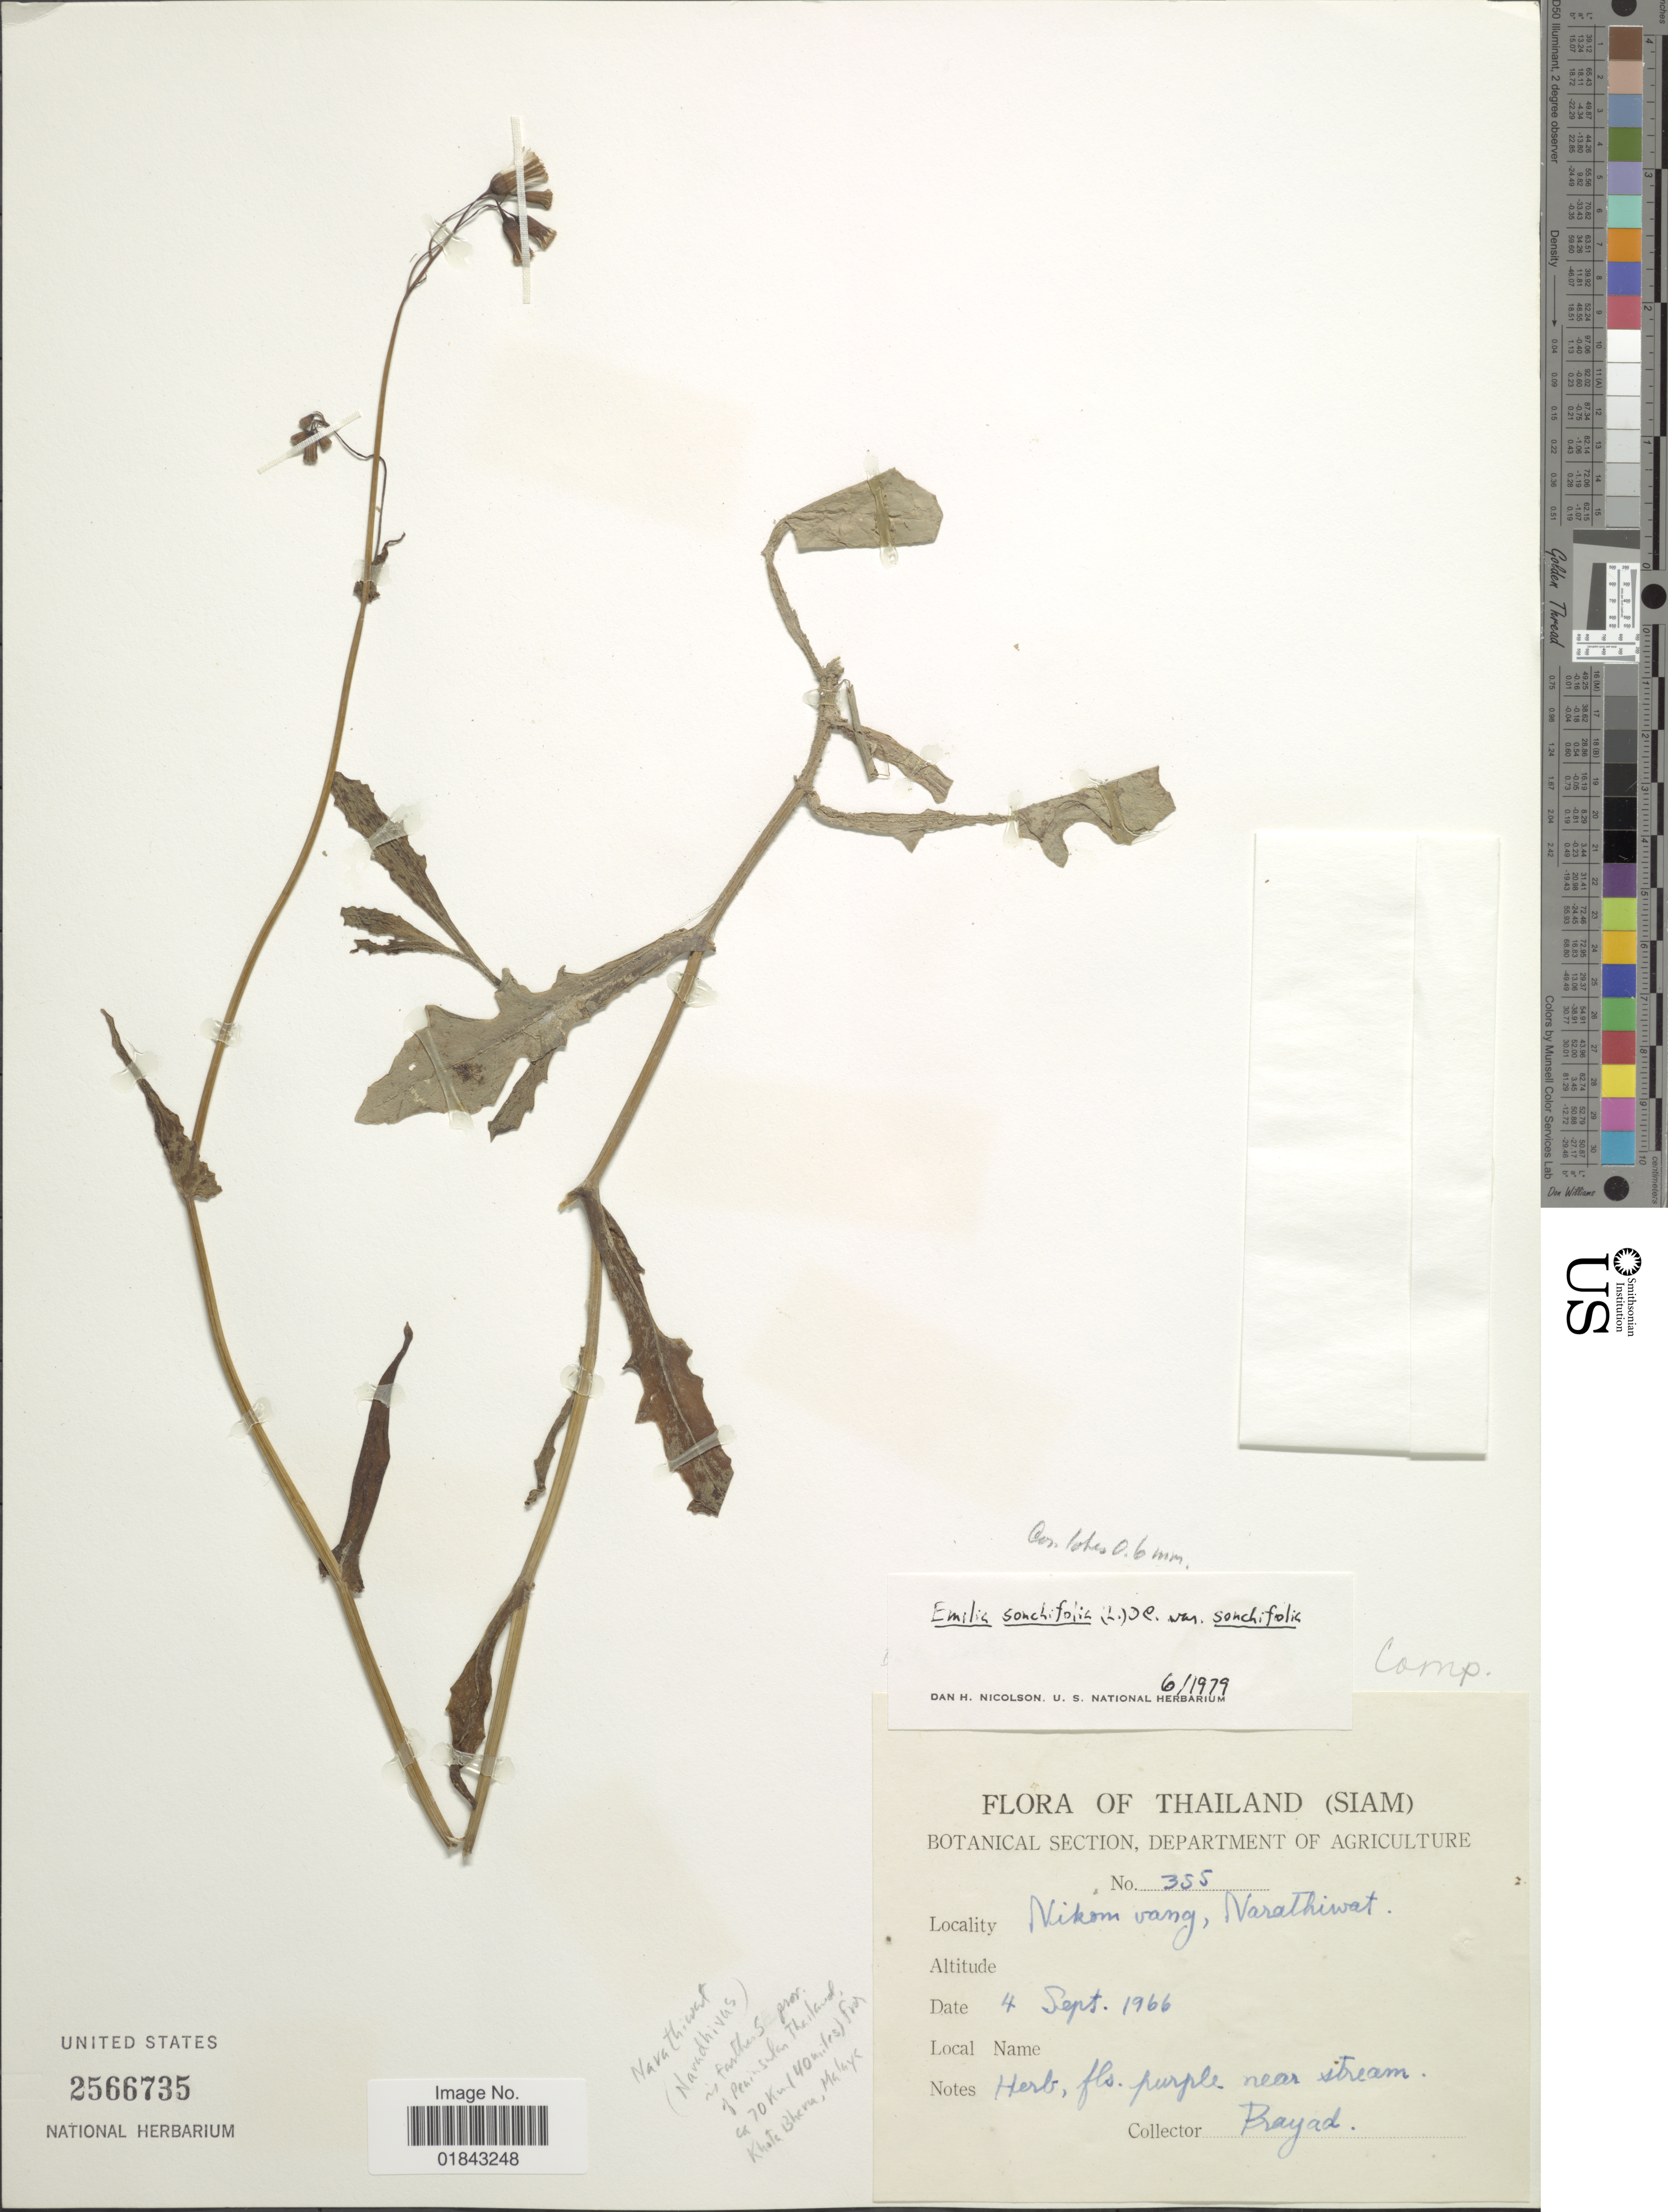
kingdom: Plantae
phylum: Tracheophyta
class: Magnoliopsida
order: Asterales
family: Asteraceae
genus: Emilia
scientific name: Emilia sonchifolia var. sonchifolia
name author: (L.) DC.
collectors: Bayad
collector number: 355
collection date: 1966-09-04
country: Thailand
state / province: Narathiwat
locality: Thailand (Siam), Nikom vang, near stream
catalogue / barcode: US 2566735